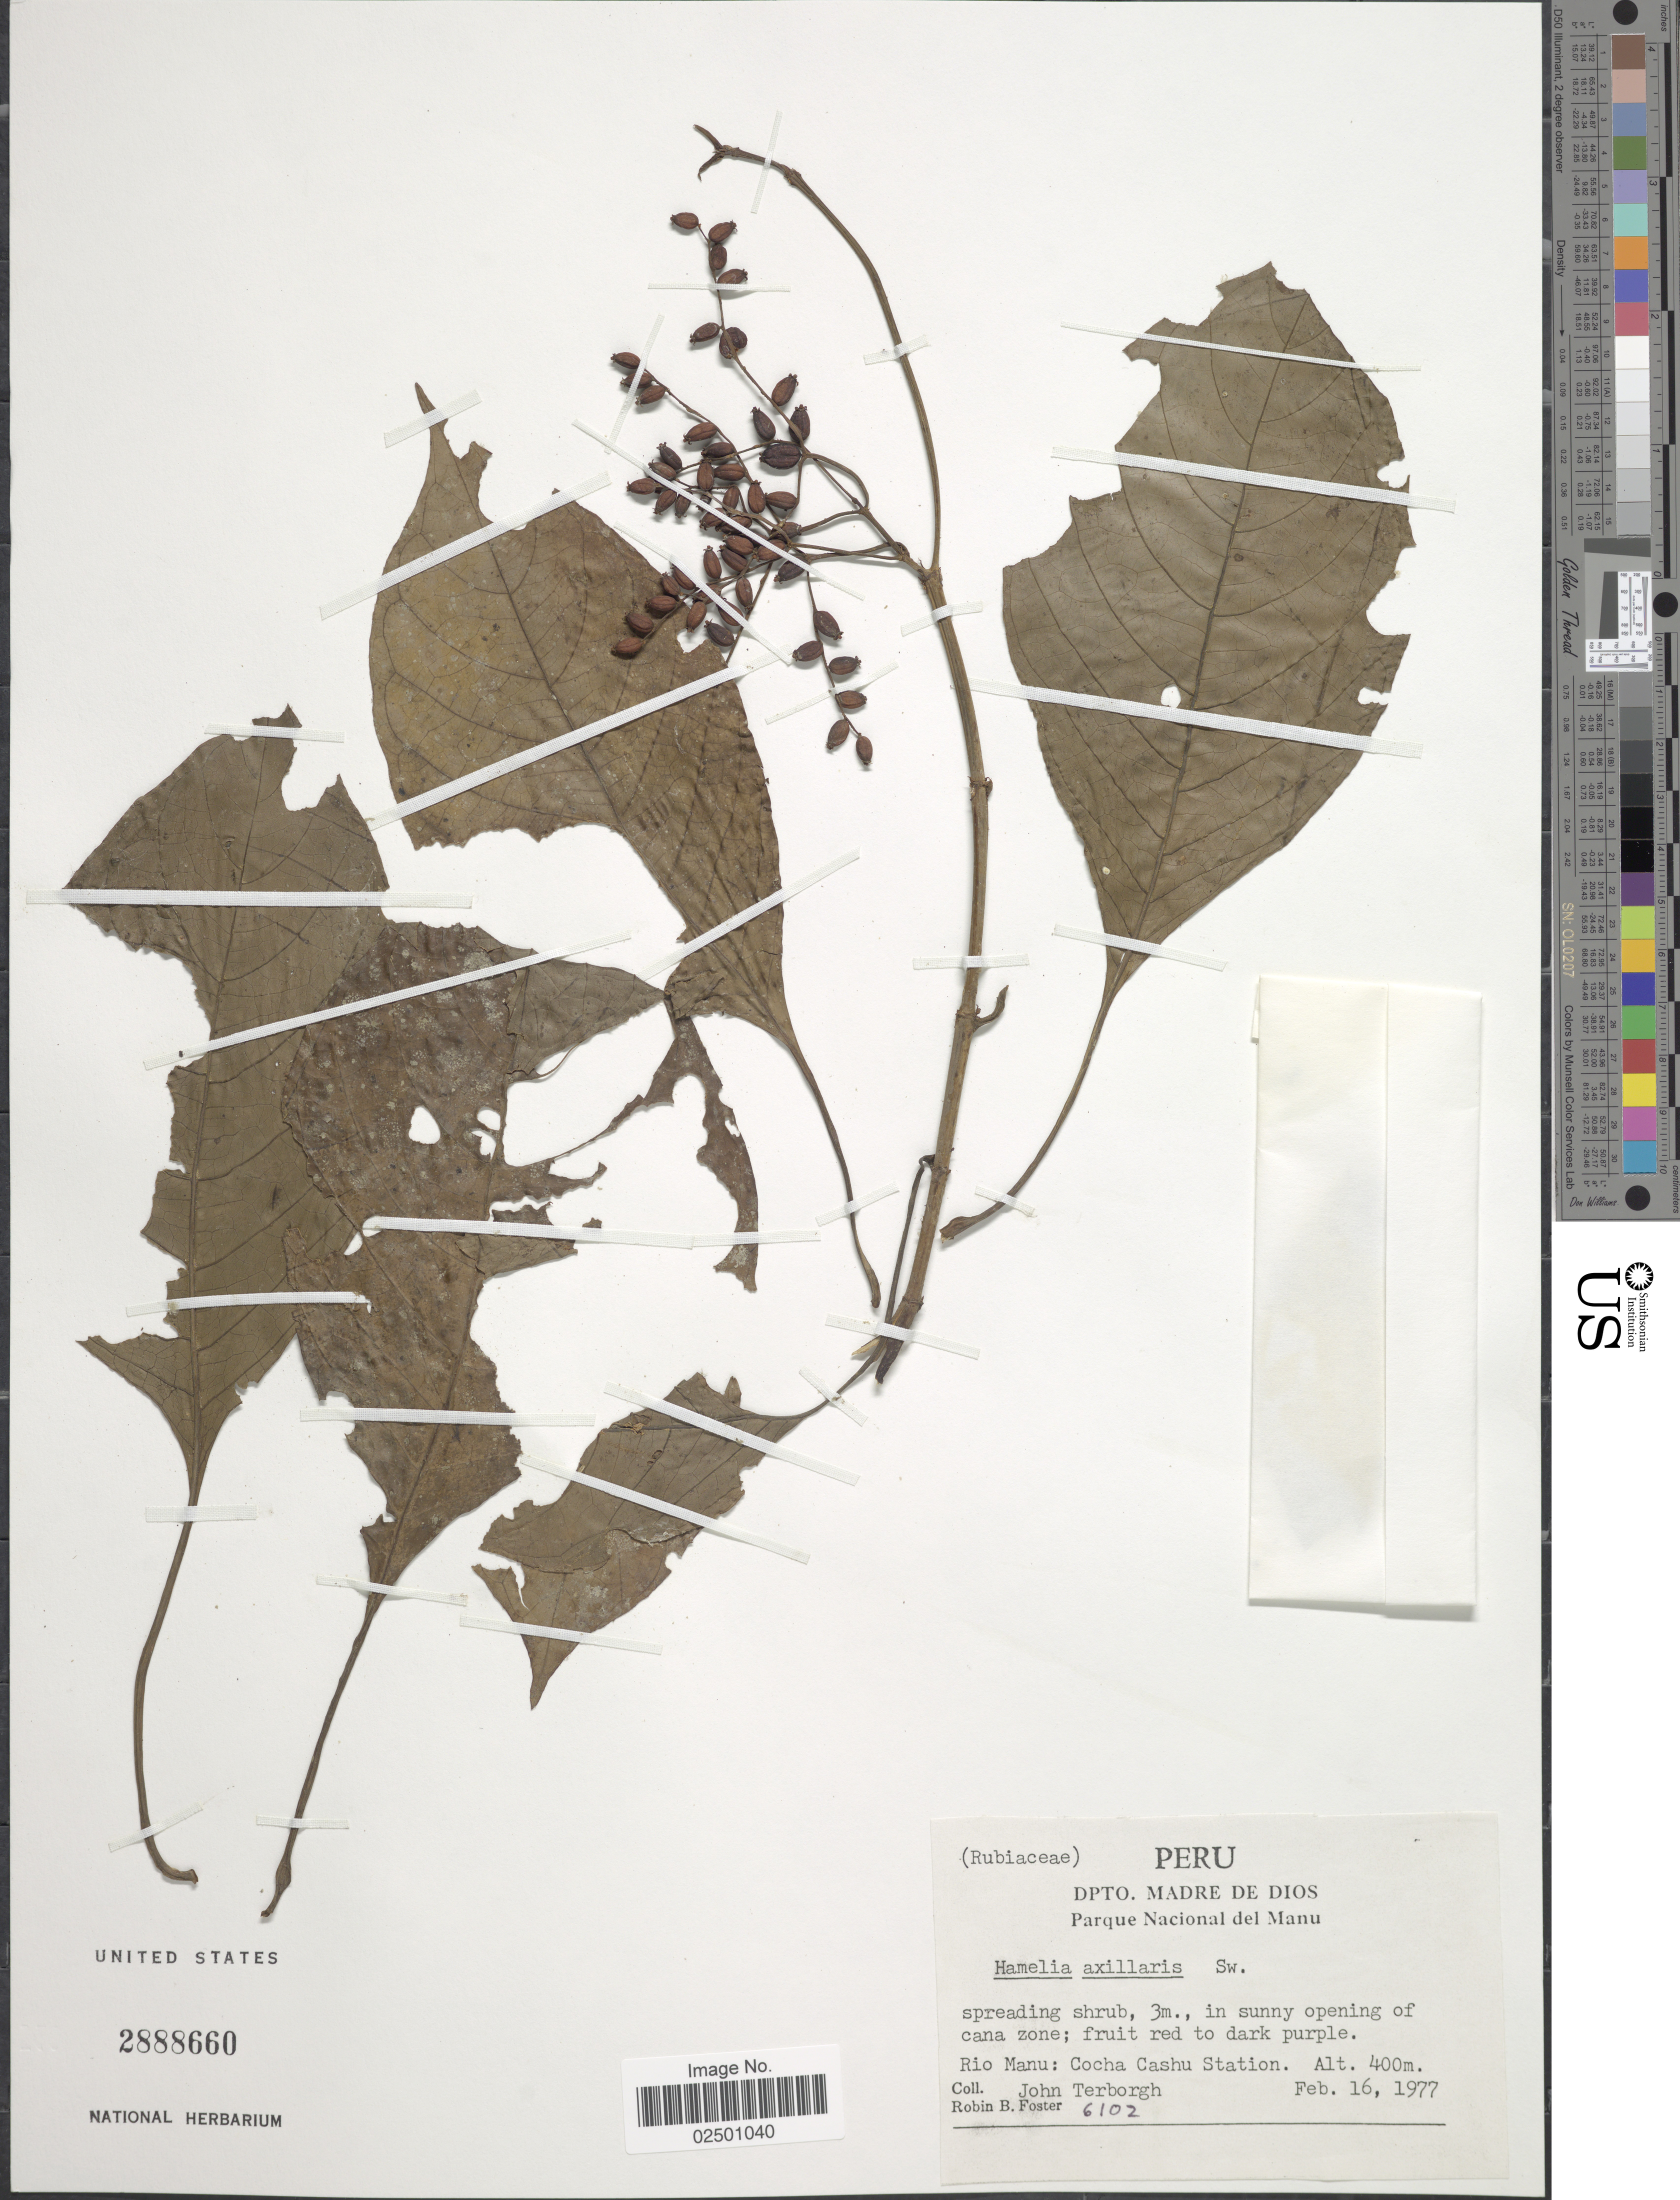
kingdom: Plantae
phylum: Tracheophyta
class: Magnoliopsida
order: Gentianales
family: Rubiaceae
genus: Hamelia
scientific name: Hamelia axillaris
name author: Sw.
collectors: J. Terborgh & R. B. Foster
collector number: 6102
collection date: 1977-02-16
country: Peru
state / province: Madre de Dios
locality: Dpto. Madre de Dios. Parque Nacional del Manu. Rio Manu: Cocha Cashu Station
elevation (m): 400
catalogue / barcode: US 2888660